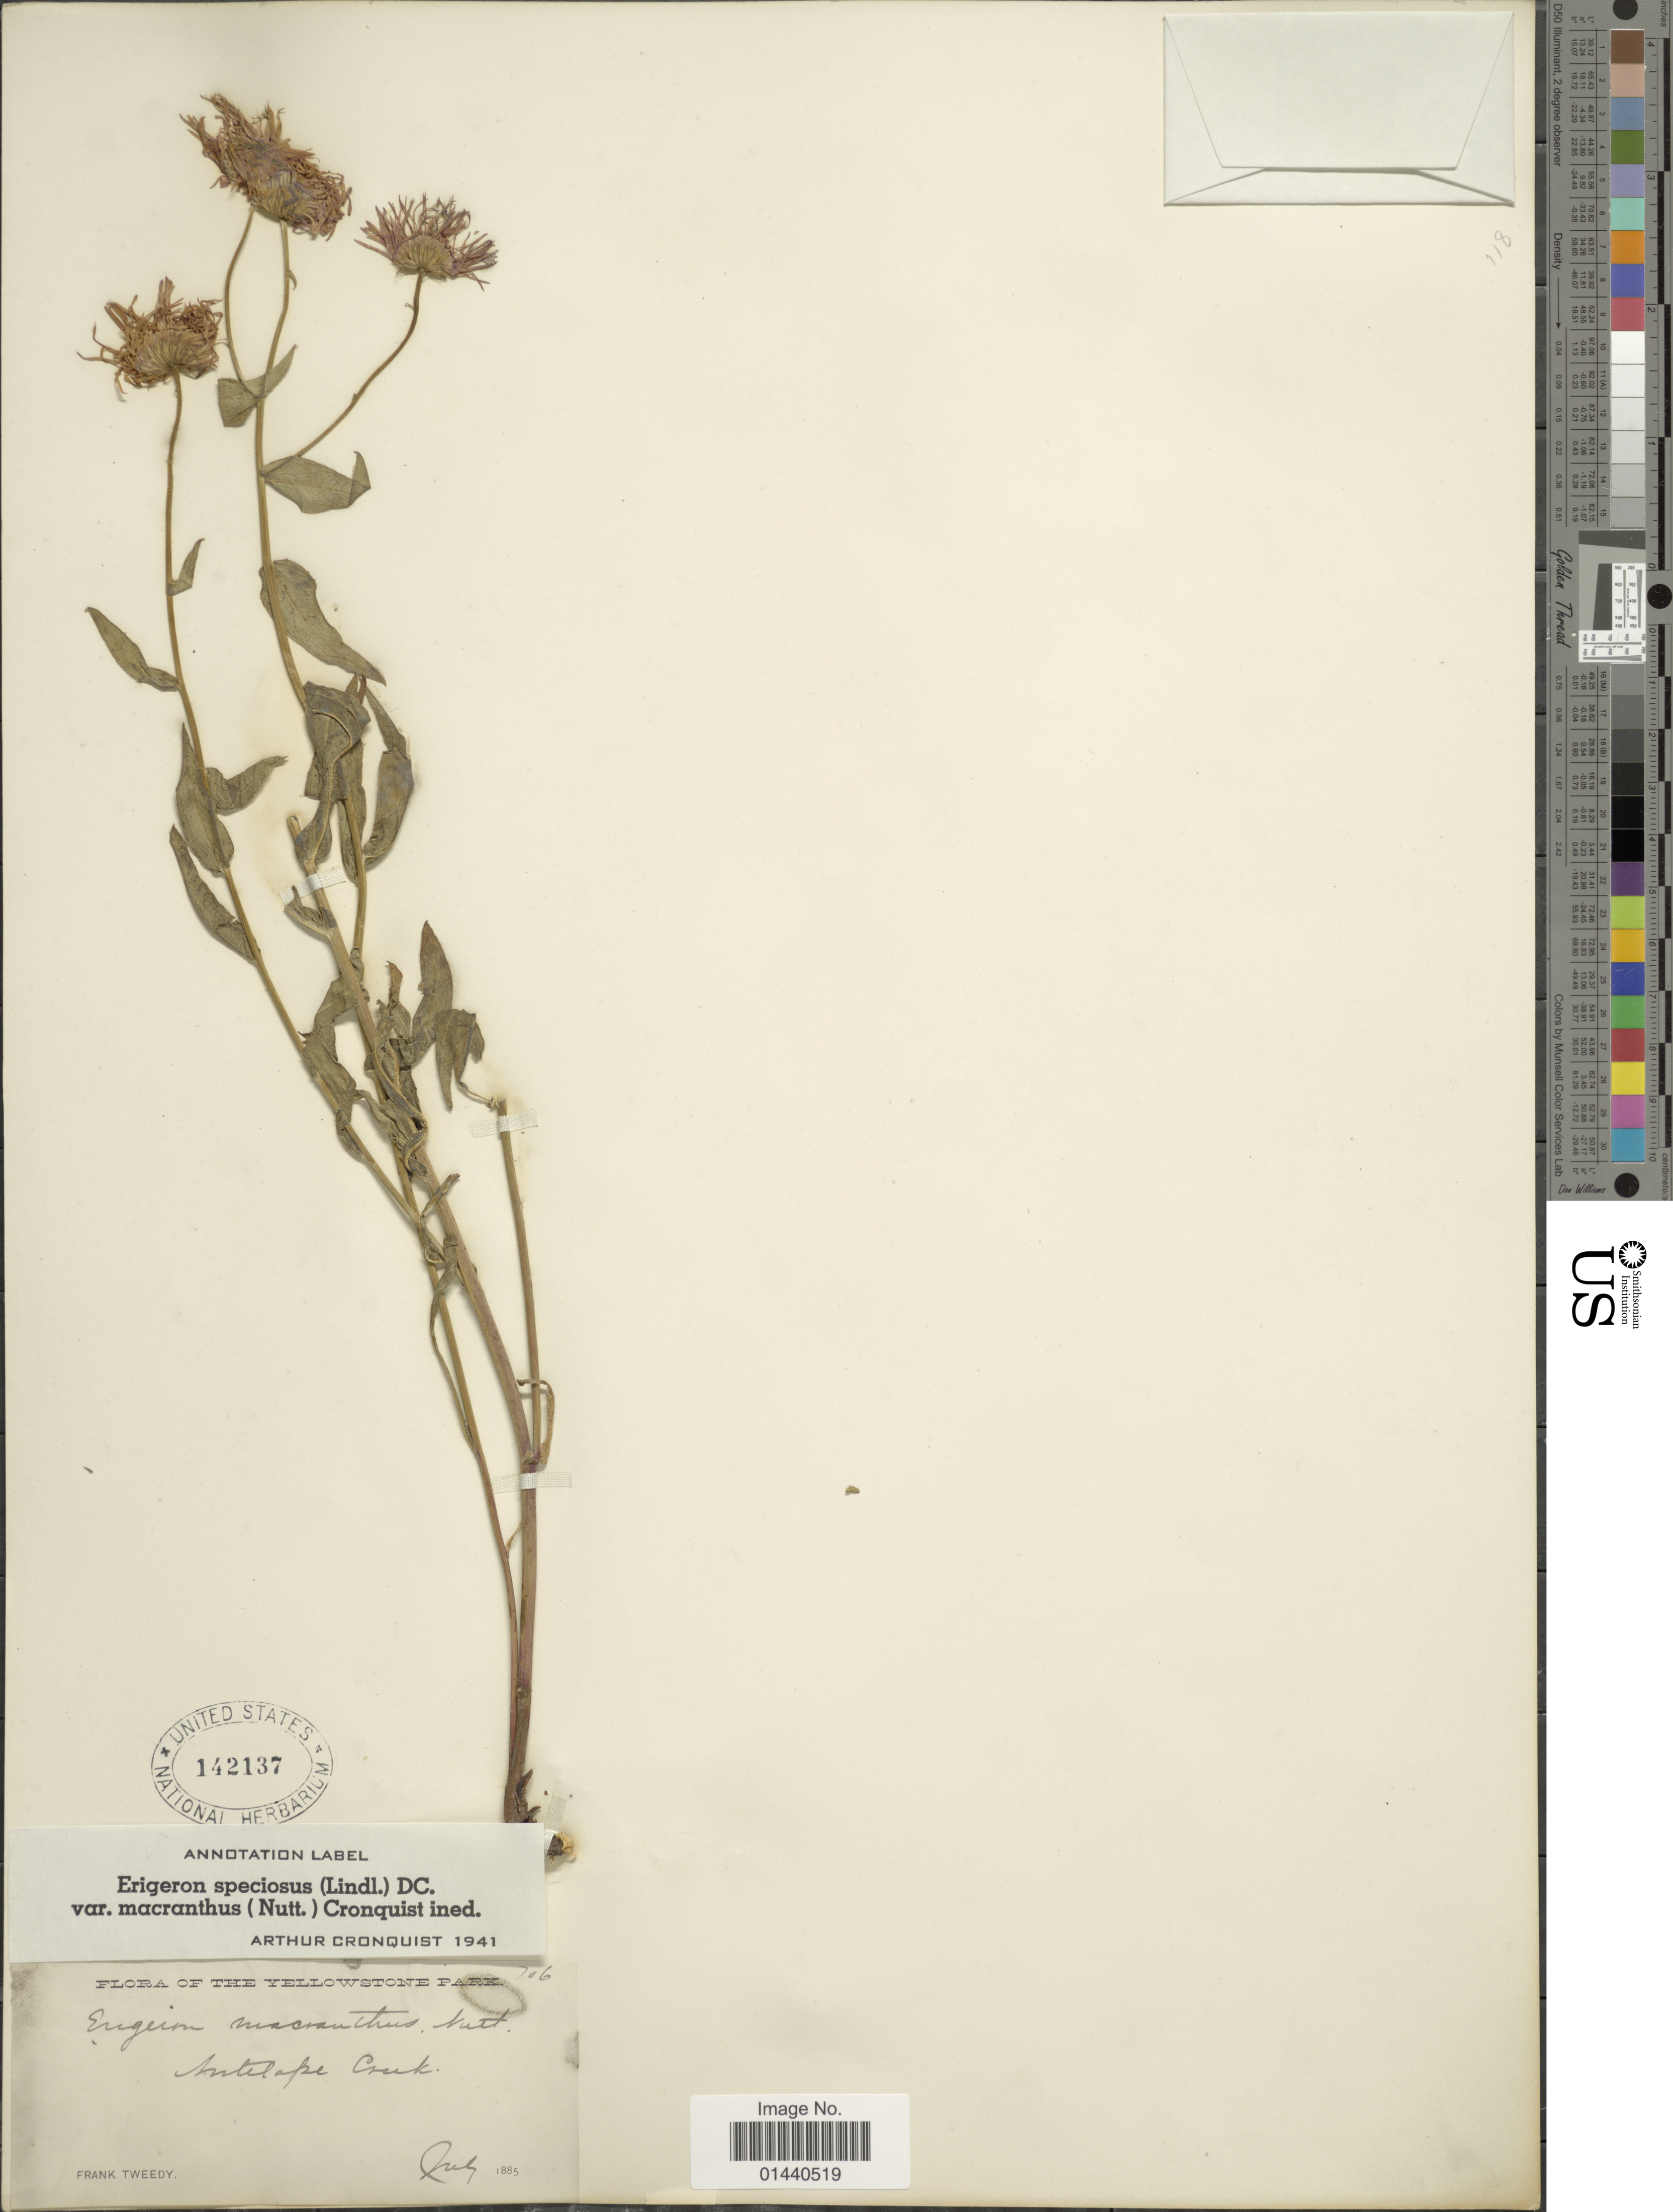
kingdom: Plantae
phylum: Tracheophyta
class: Magnoliopsida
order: Asterales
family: Asteraceae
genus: Erigeron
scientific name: Erigeron speciosus var. macranthus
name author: (Nutt.) Cronq.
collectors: F. Tweedy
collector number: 706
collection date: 1885-07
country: United States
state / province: Wyoming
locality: The Yellowstone Park. Antelope Creek.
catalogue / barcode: US 142137